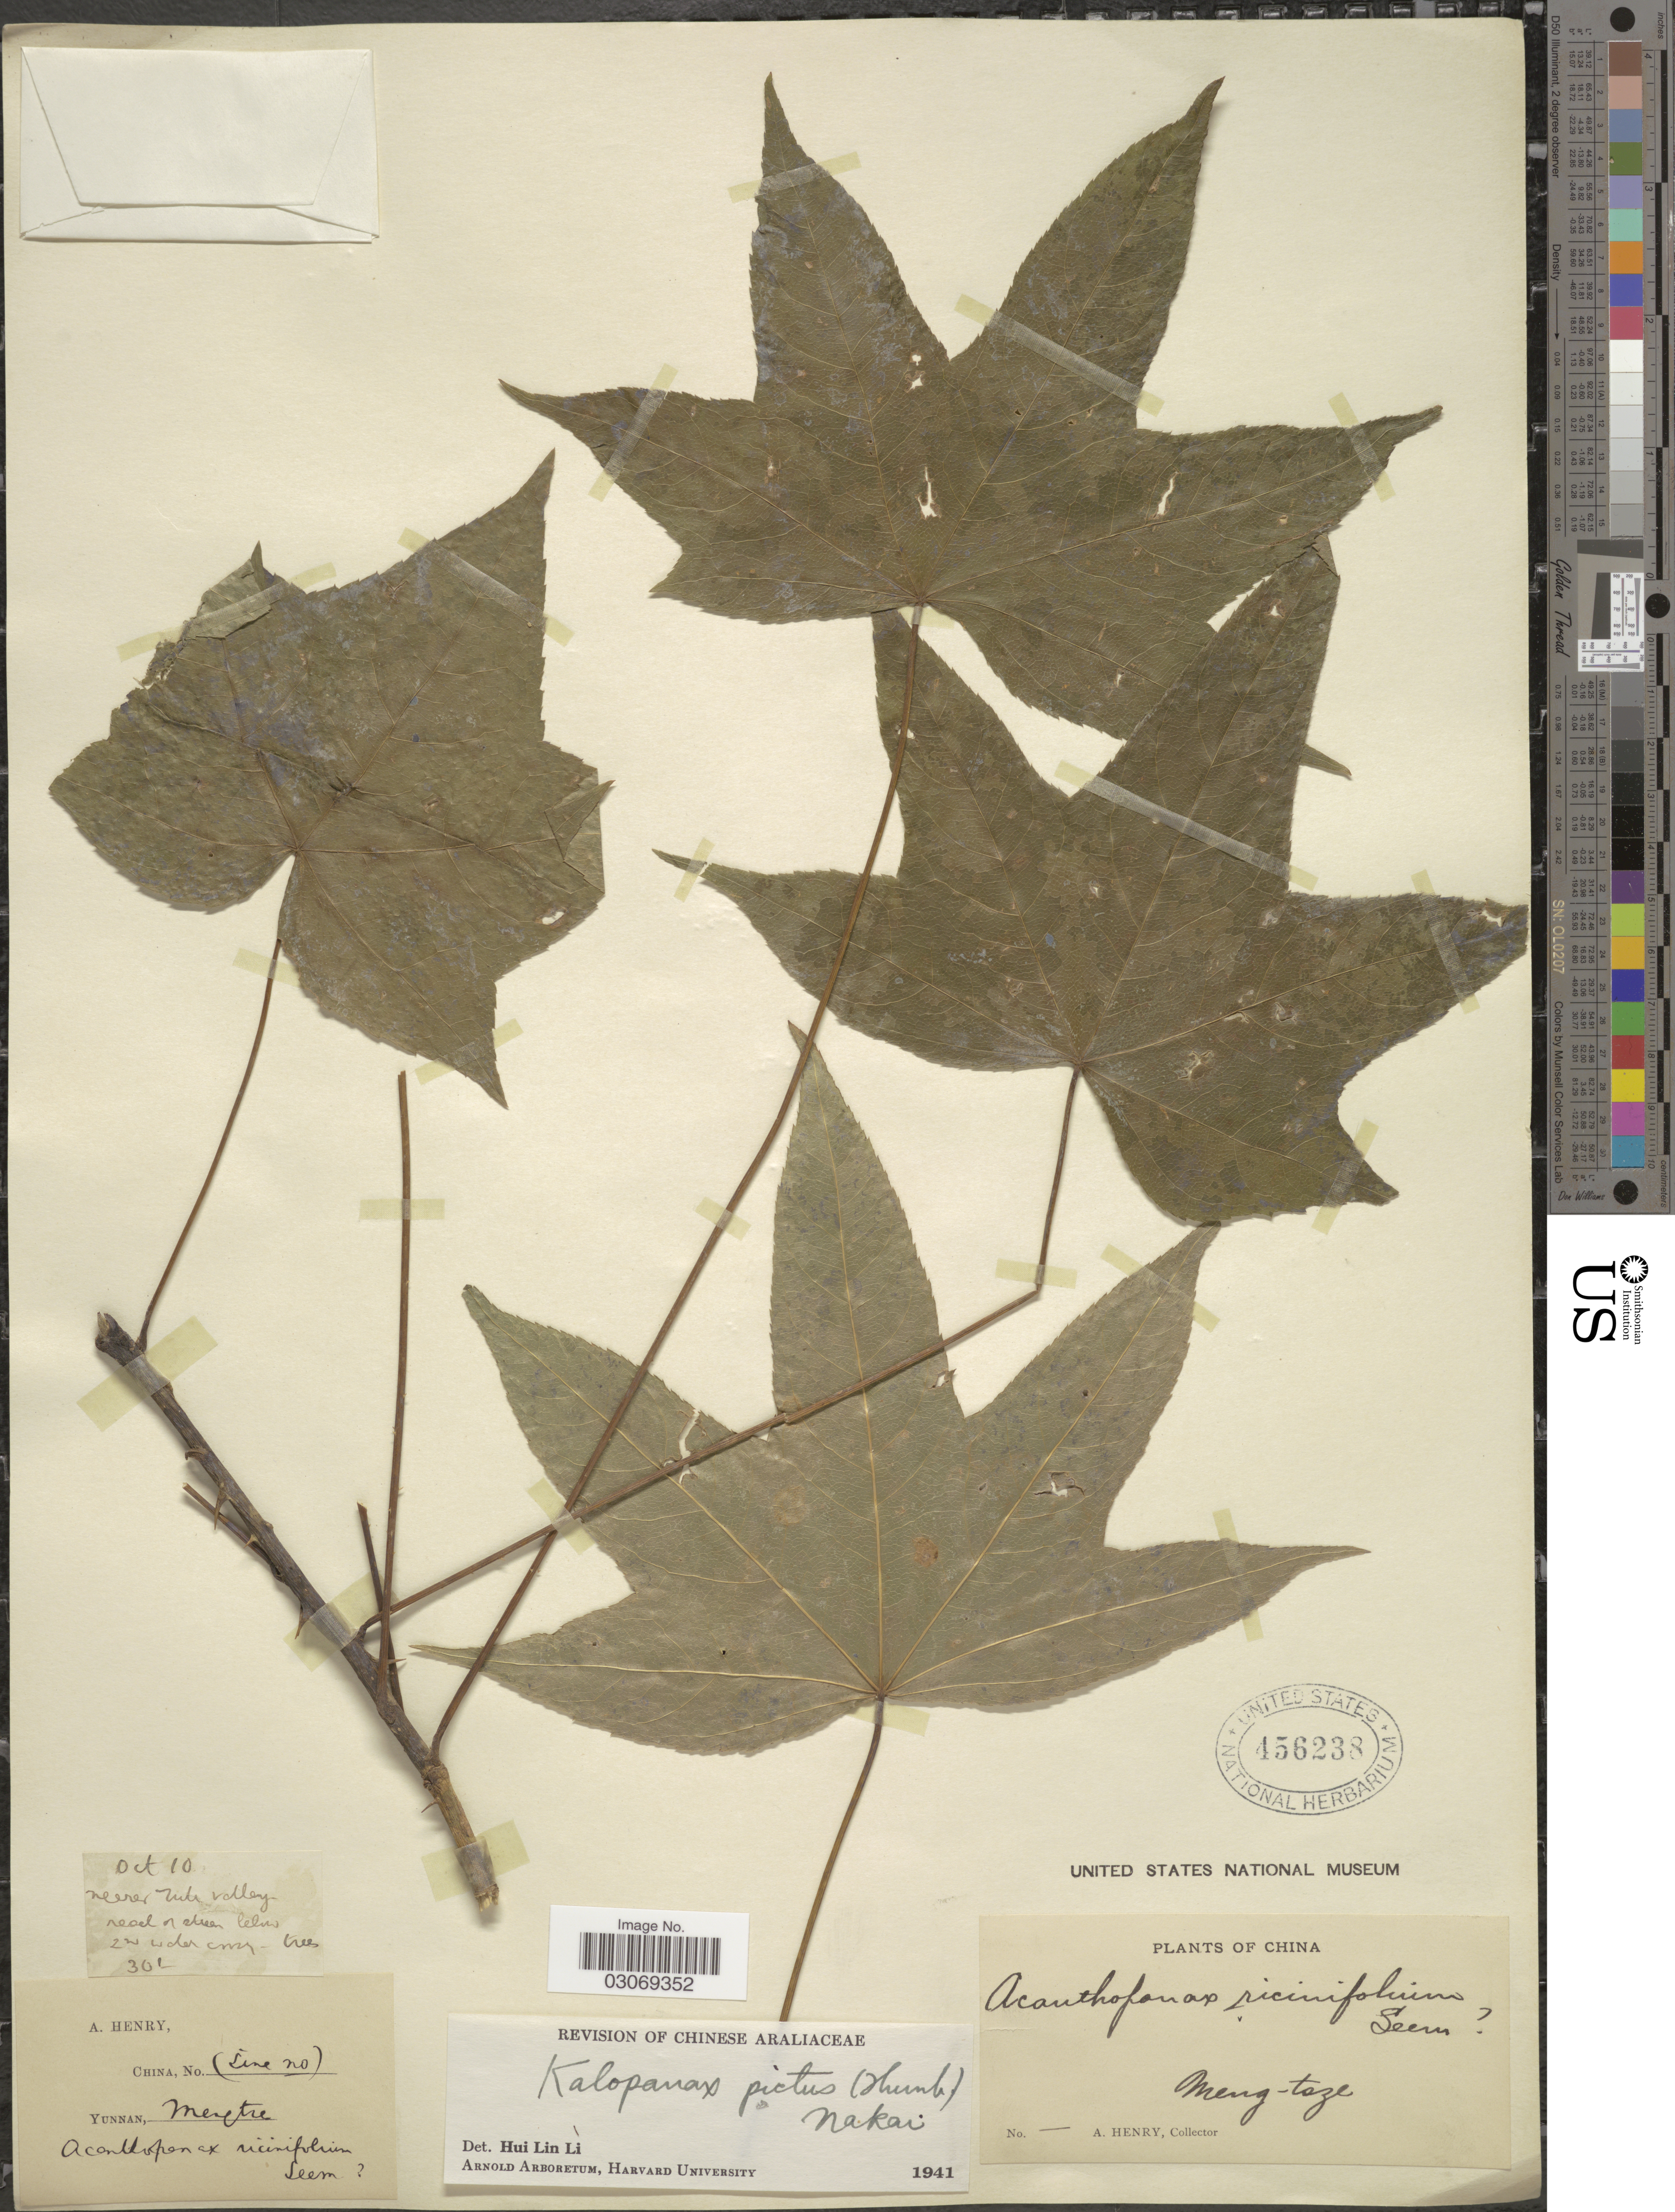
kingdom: Plantae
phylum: Tracheophyta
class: Magnoliopsida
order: Apiales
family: Araliaceae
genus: Kalopanax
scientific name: Kalopanax pictus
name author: (Thunb.) Nakai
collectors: A. Henry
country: China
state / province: Yunnan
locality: Meng-tsze.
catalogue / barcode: US 456238